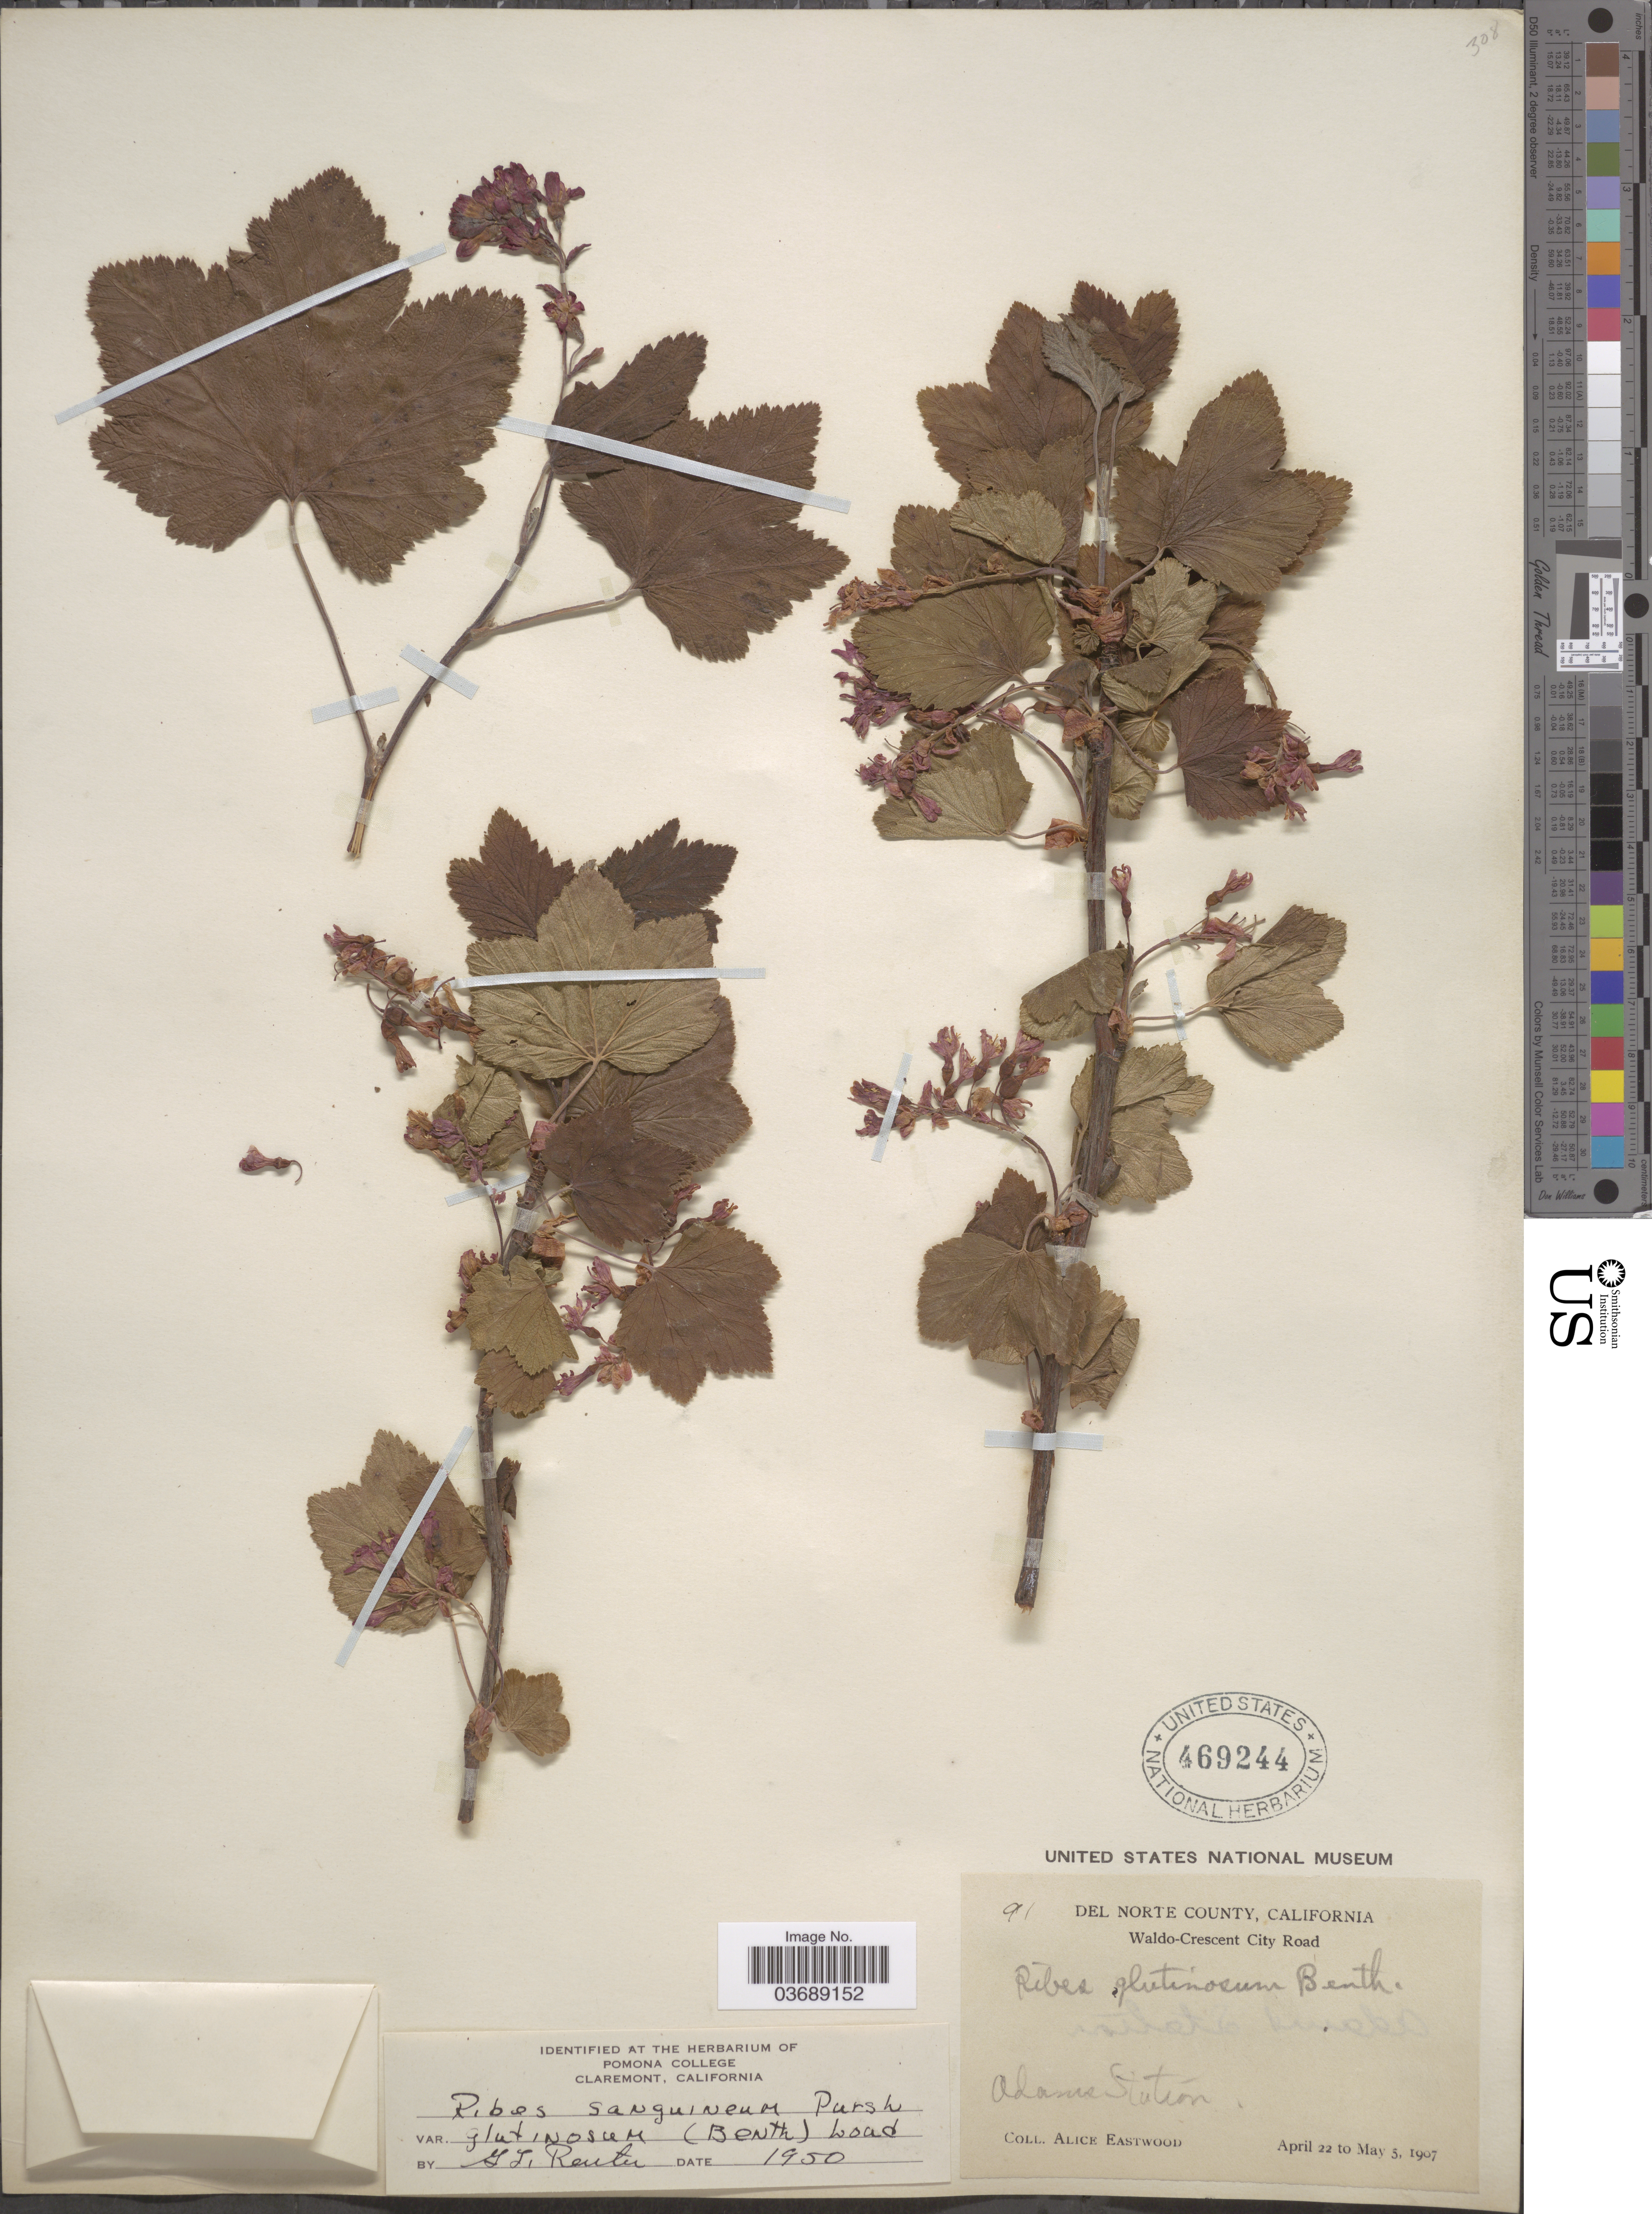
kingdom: Plantae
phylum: Tracheophyta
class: Magnoliopsida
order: Saxifragales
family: Grossulariaceae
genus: Ribes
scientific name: Ribes sanguineum var. glutinosum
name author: (Benth.) Loudon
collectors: A. Eastwood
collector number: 91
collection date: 1907-04-22/1907-05-05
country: United States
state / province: California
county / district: Del Norte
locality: Del Norte County. Waldo-Crescent City Road. Adams Station.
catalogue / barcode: US 469244